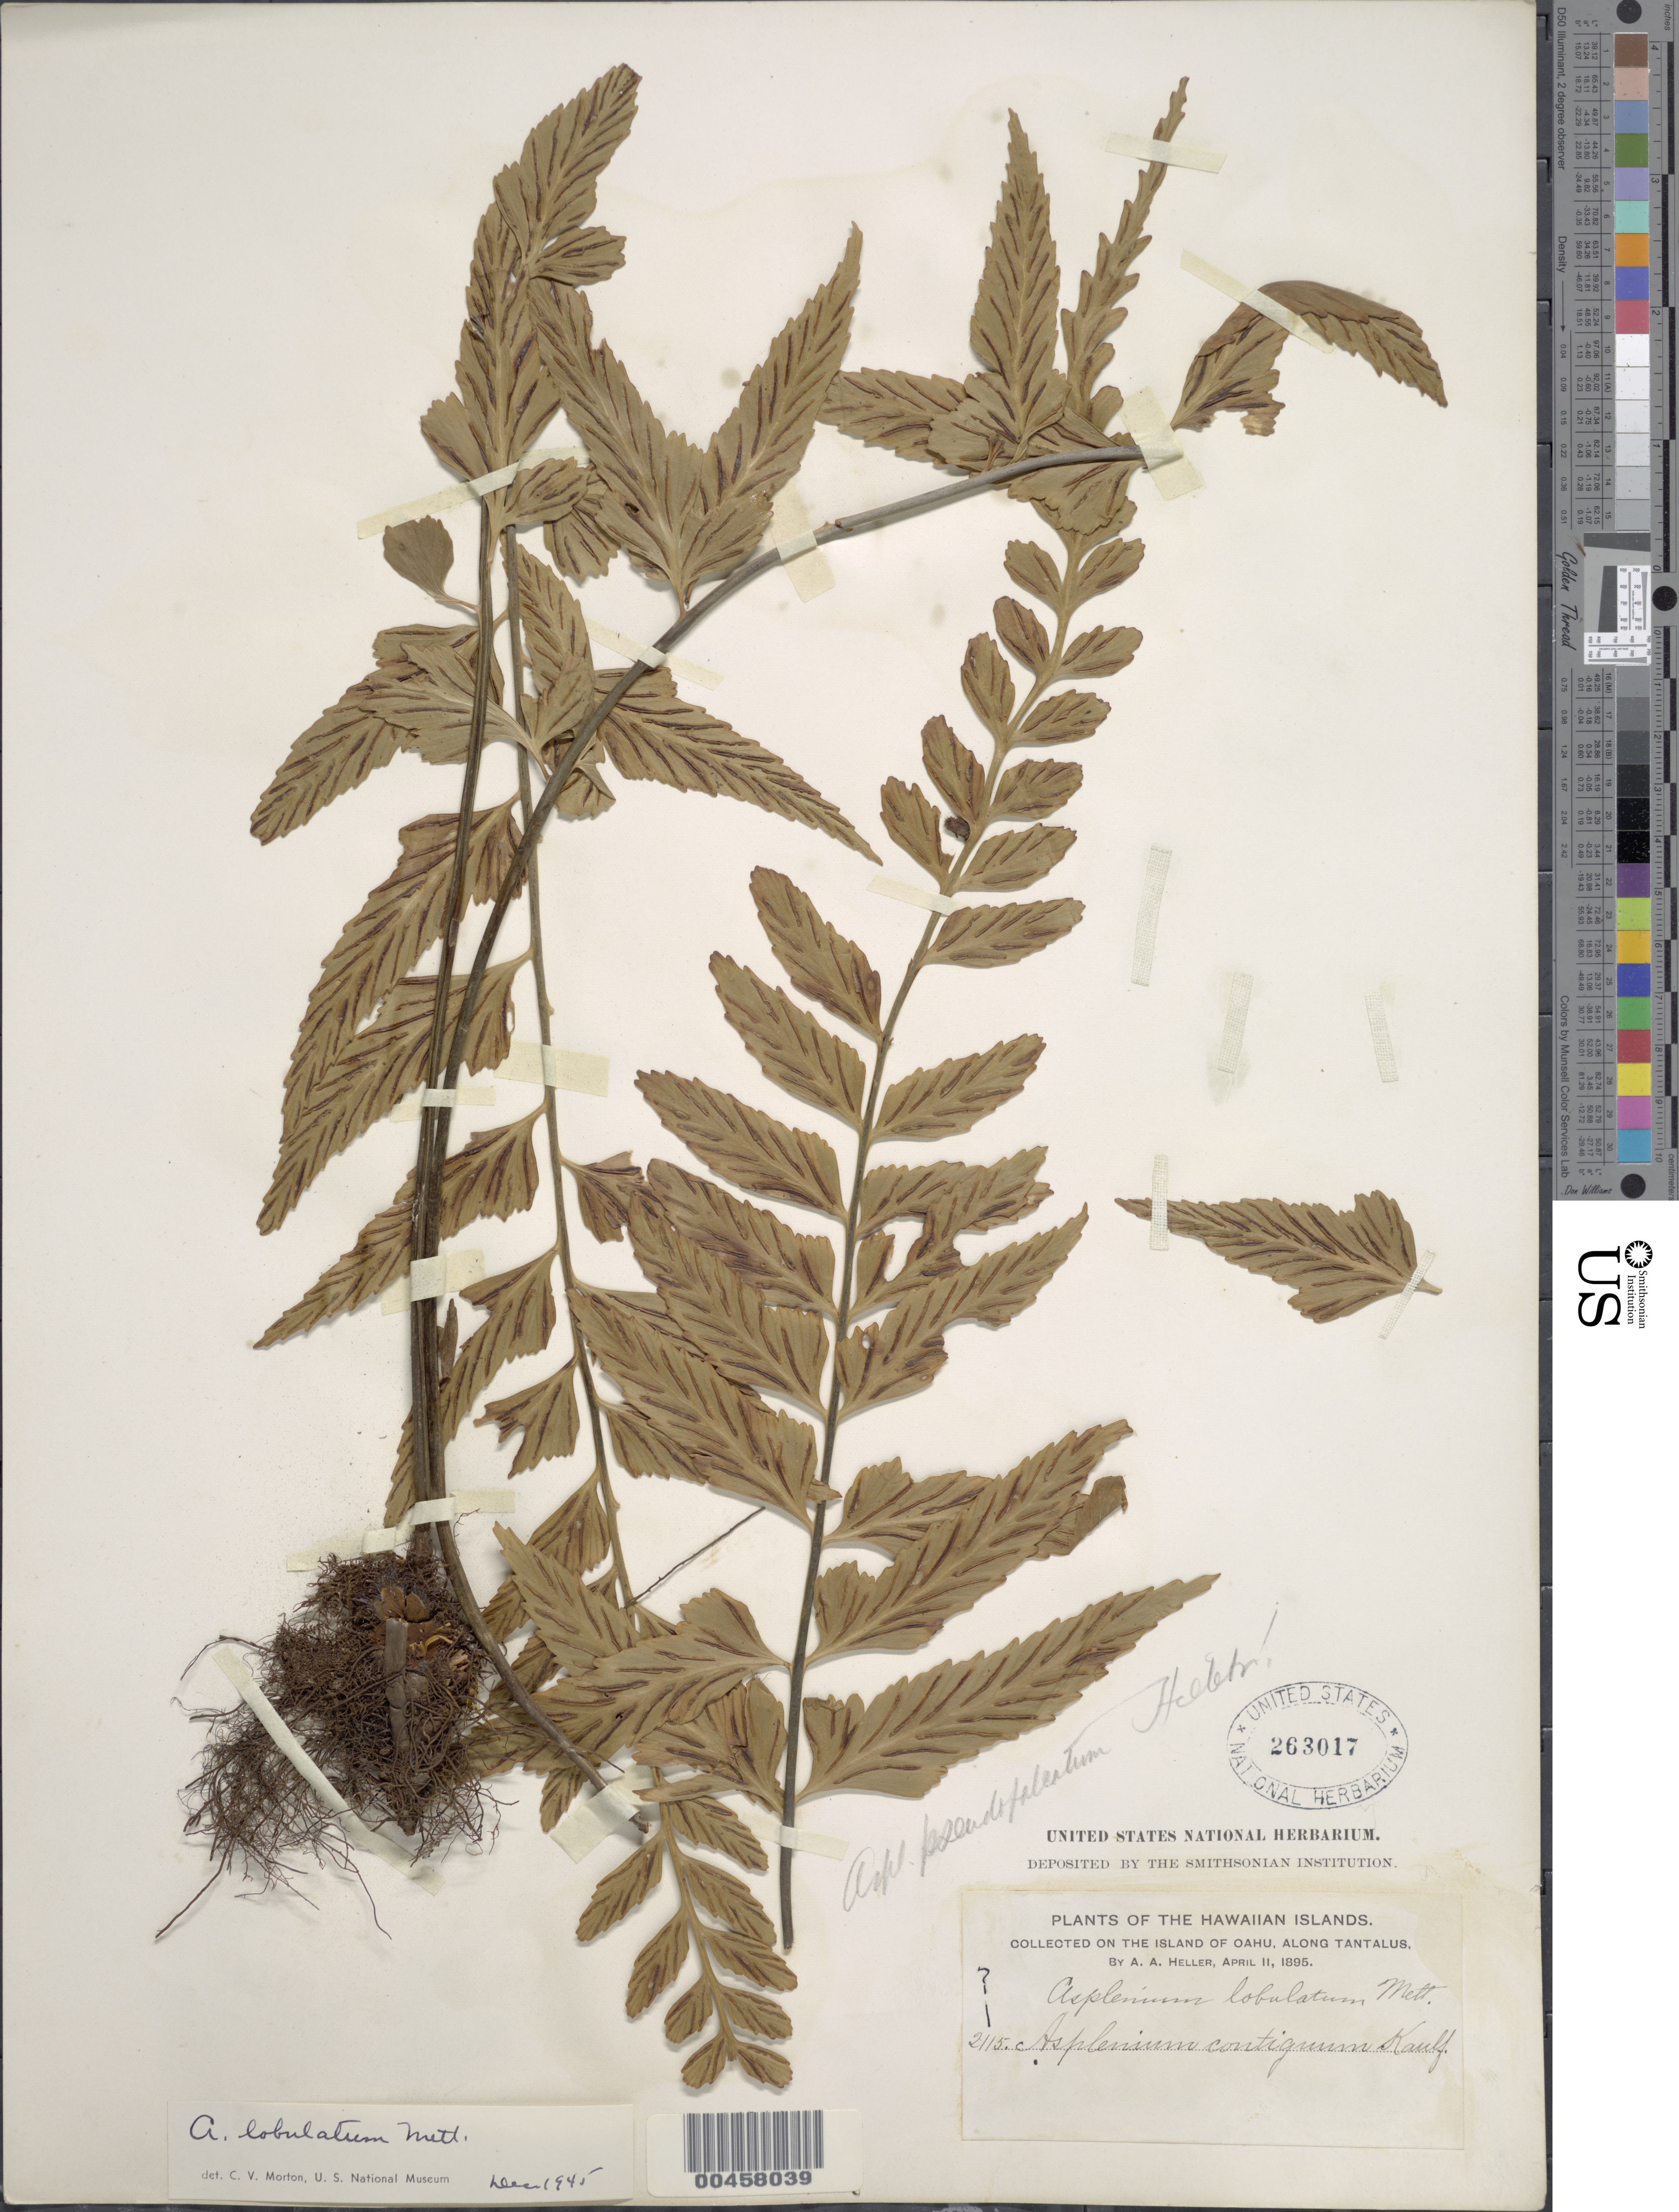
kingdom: Plantae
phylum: Tracheophyta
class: Polypodiopsida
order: Polypodiales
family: Aspleniaceae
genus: Asplenium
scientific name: Asplenium lobulatum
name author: Mett.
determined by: Morton, C. V.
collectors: A. A. Heller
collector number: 2115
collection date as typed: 11 Apr 1895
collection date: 1895-04-11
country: United States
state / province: Hawaii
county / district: Honolulu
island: Oahu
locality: Along Tantalus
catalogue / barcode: US 263017